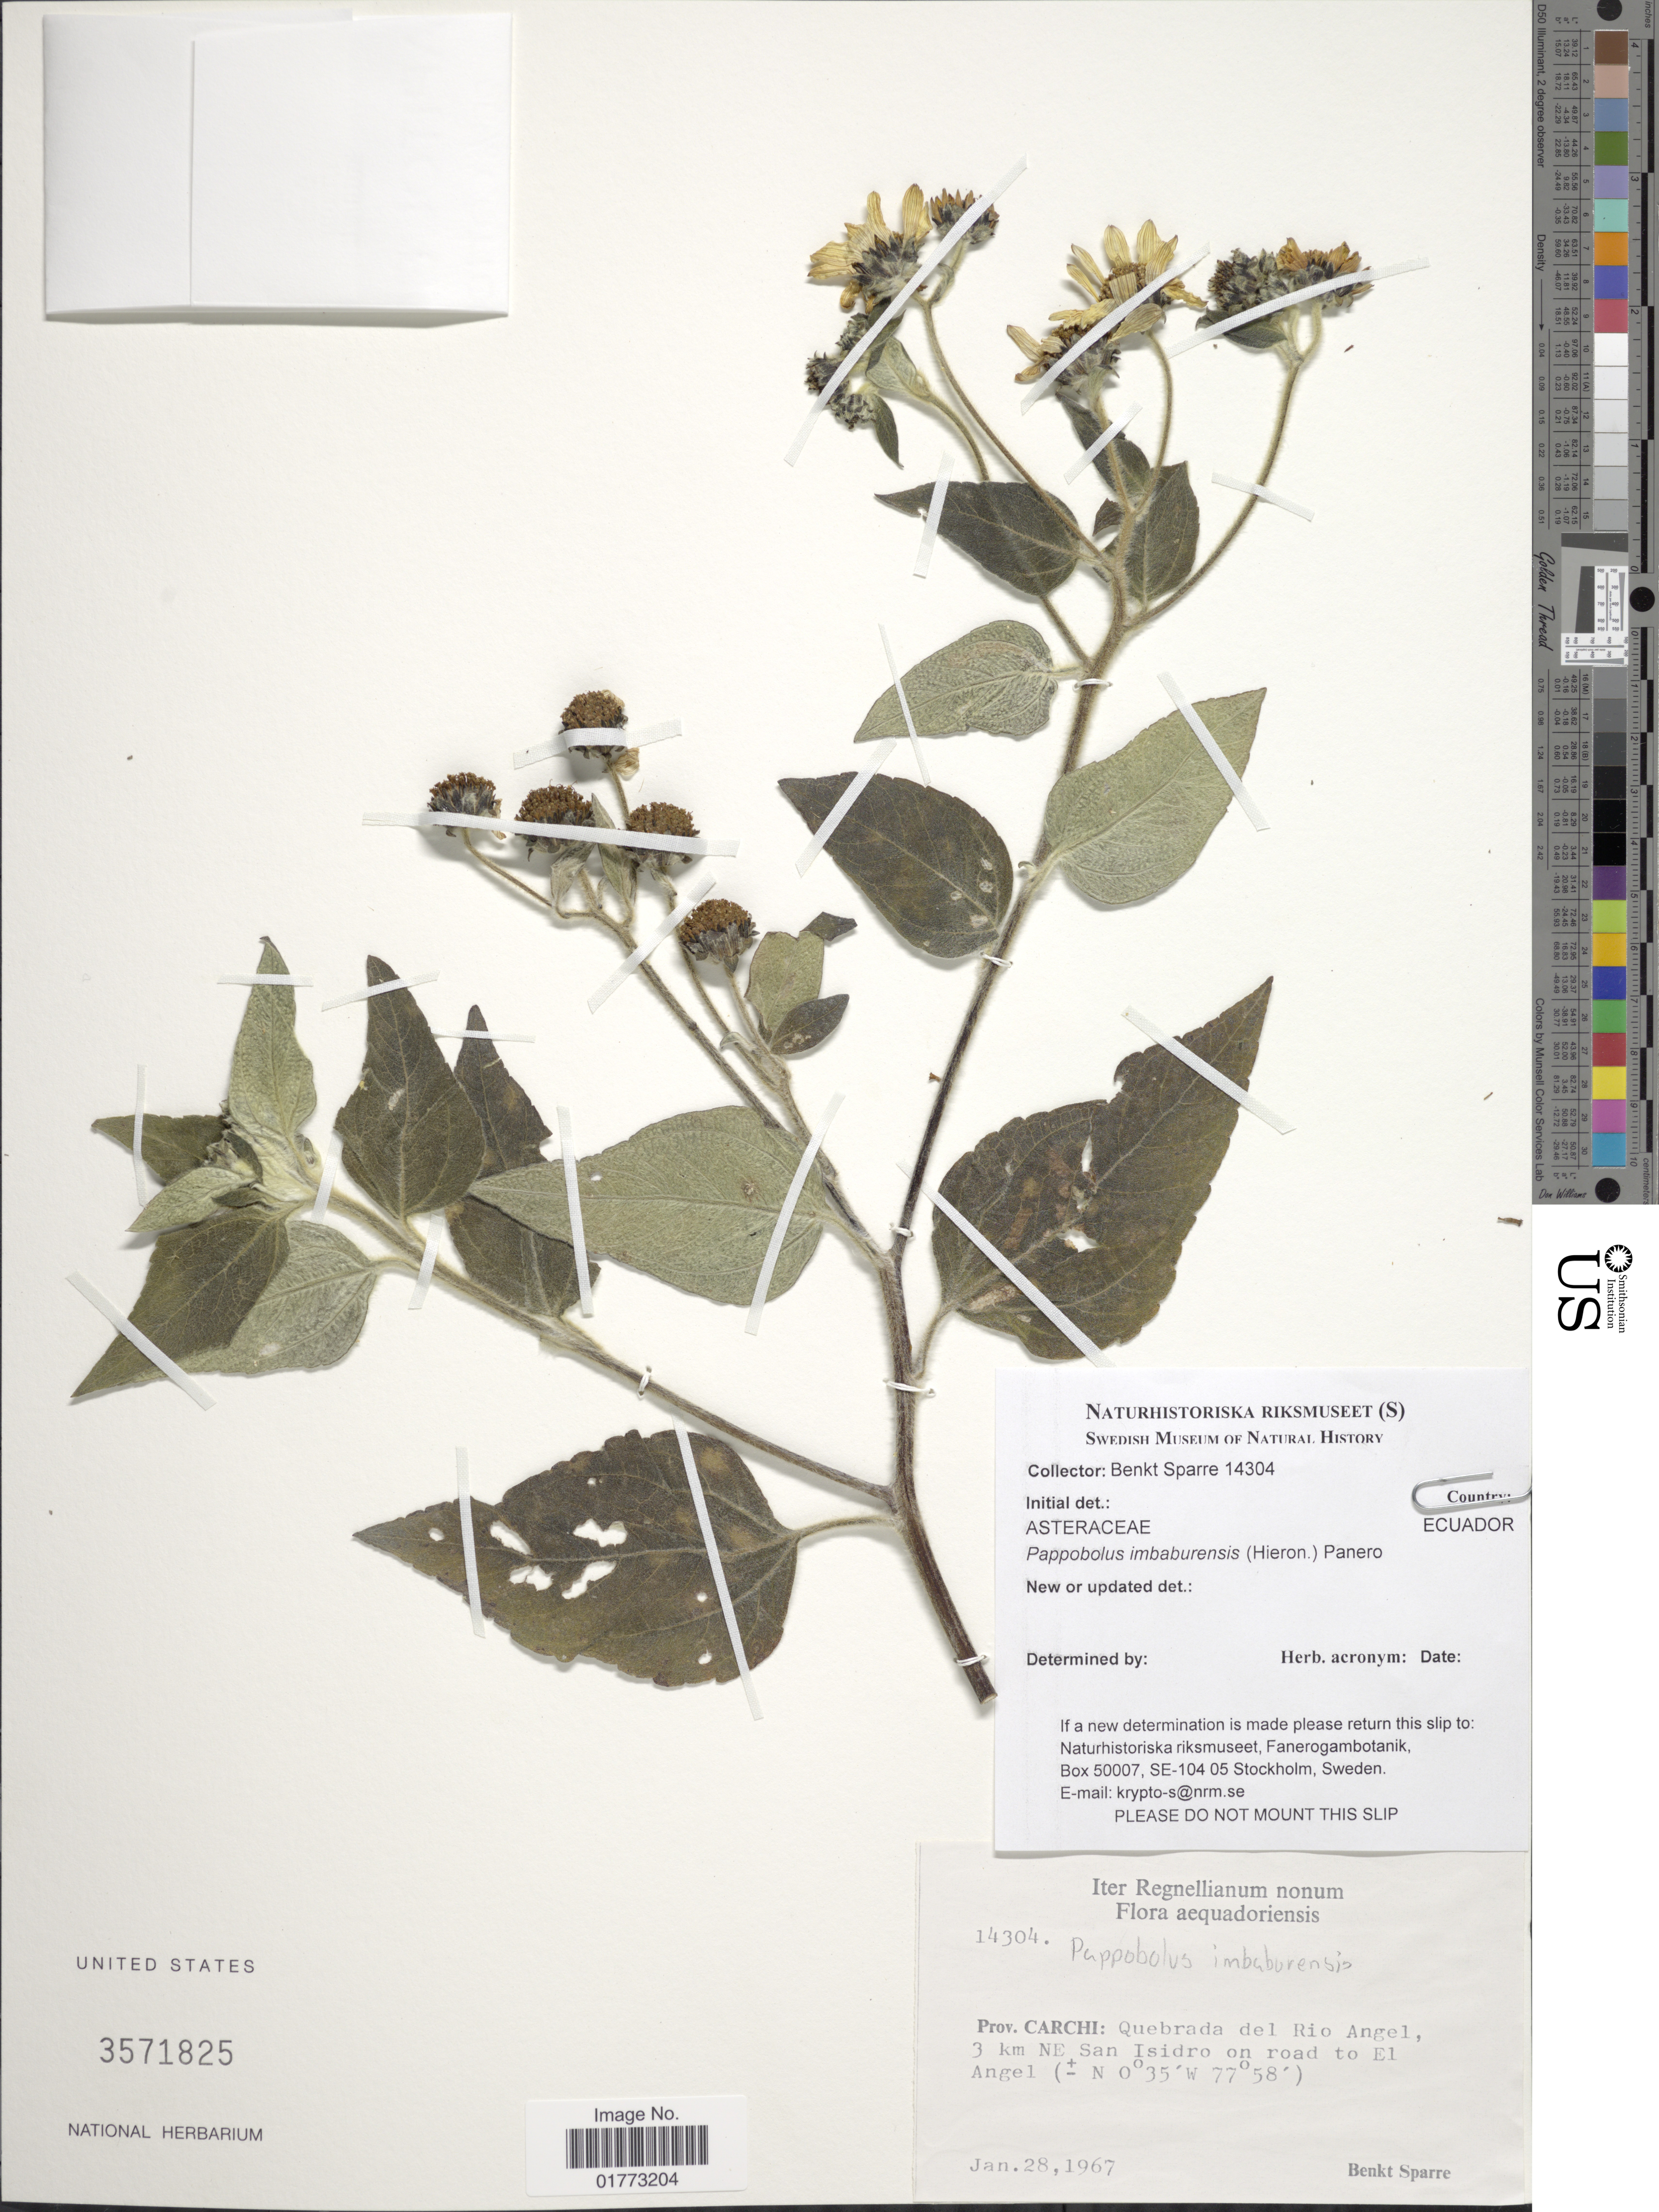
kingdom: Plantae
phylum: Tracheophyta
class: Magnoliopsida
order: Asterales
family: Asteraceae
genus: Pappobolus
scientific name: Pappobolus imbaburensis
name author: (Hieron.) Panero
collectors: B. Sparre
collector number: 14304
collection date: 1967-01-28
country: Ecuador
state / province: Carchi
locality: Quebrada del Rio Angel, 3 km NE San Isidro on road to El Angel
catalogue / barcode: US 3571825